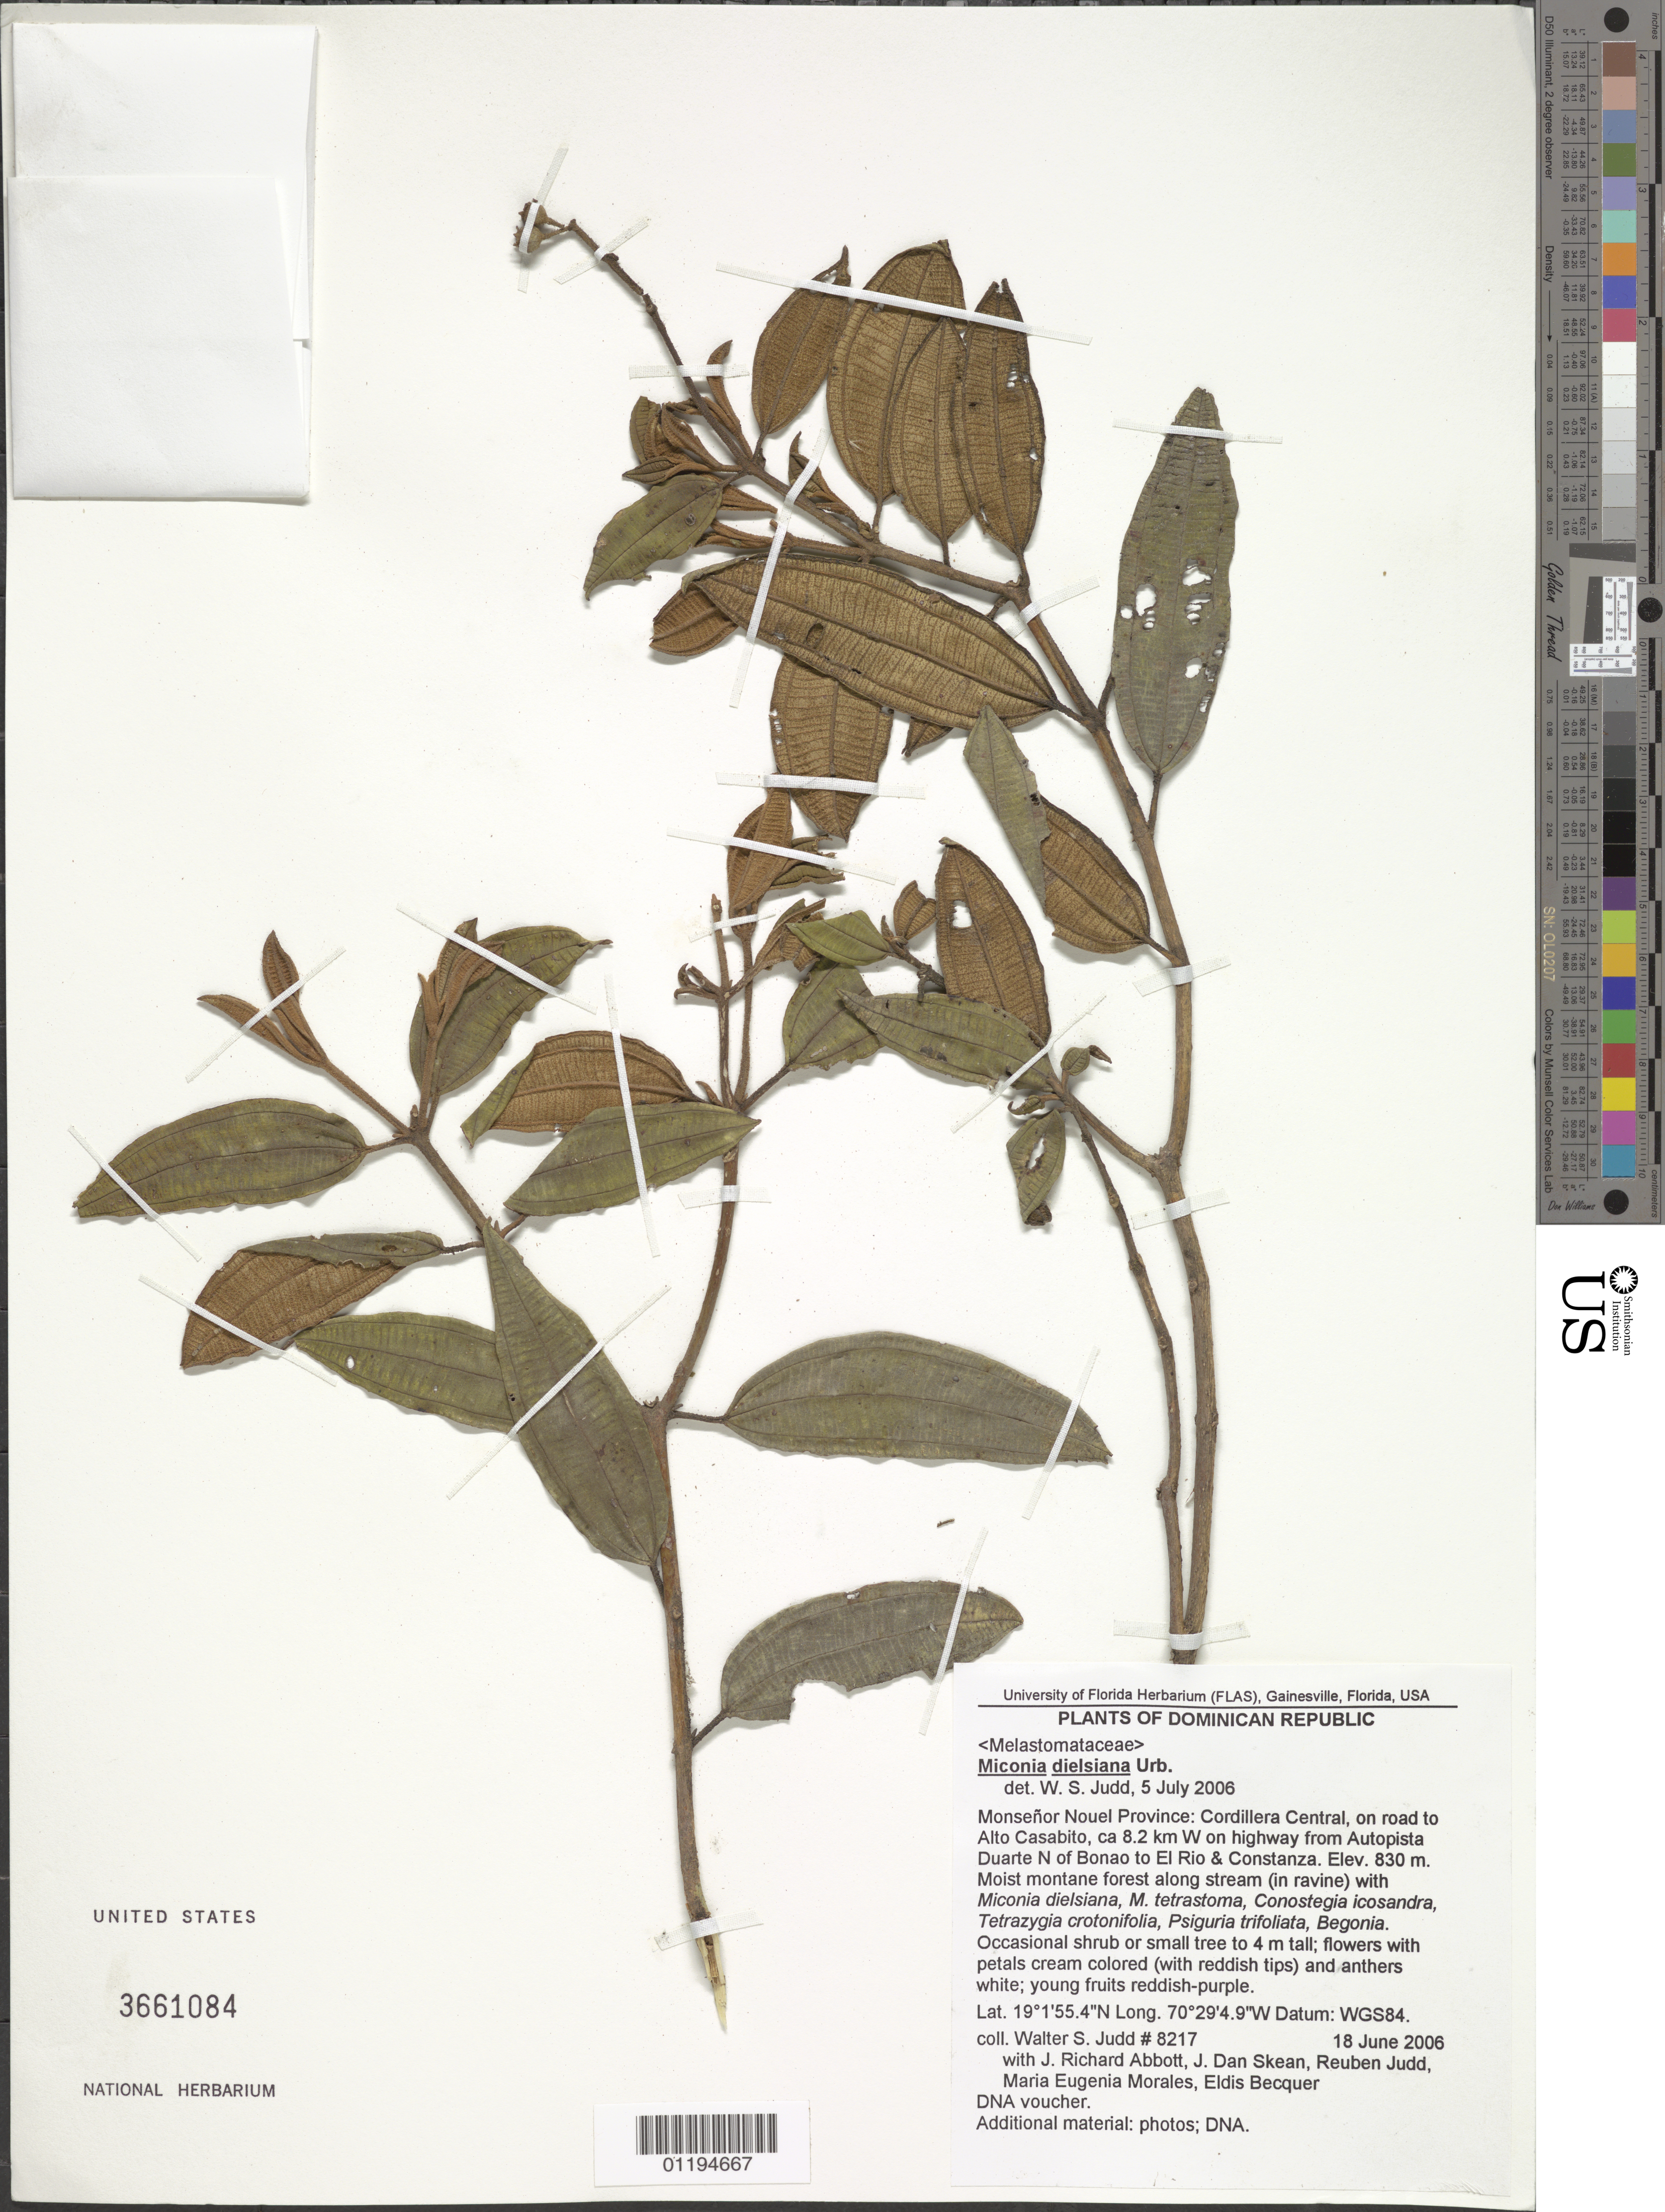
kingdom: Plantae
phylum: Tracheophyta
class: Magnoliopsida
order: Myrtales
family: Melastomataceae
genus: Miconia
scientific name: Miconia dielsiana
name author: Urb.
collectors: W. S. Judd, J. R. Abbott, J. Skean, R. Judd, M. Morales & E. R. Bécquer Granados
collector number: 8217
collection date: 2006-06-18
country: Dominican Republic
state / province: Monseñor Nouel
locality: on rd. to Alto Casabito about 8.2 km. W on highway from Autopista; heading N of Bonao to El Rio and Constanza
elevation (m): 830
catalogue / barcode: US 3661084